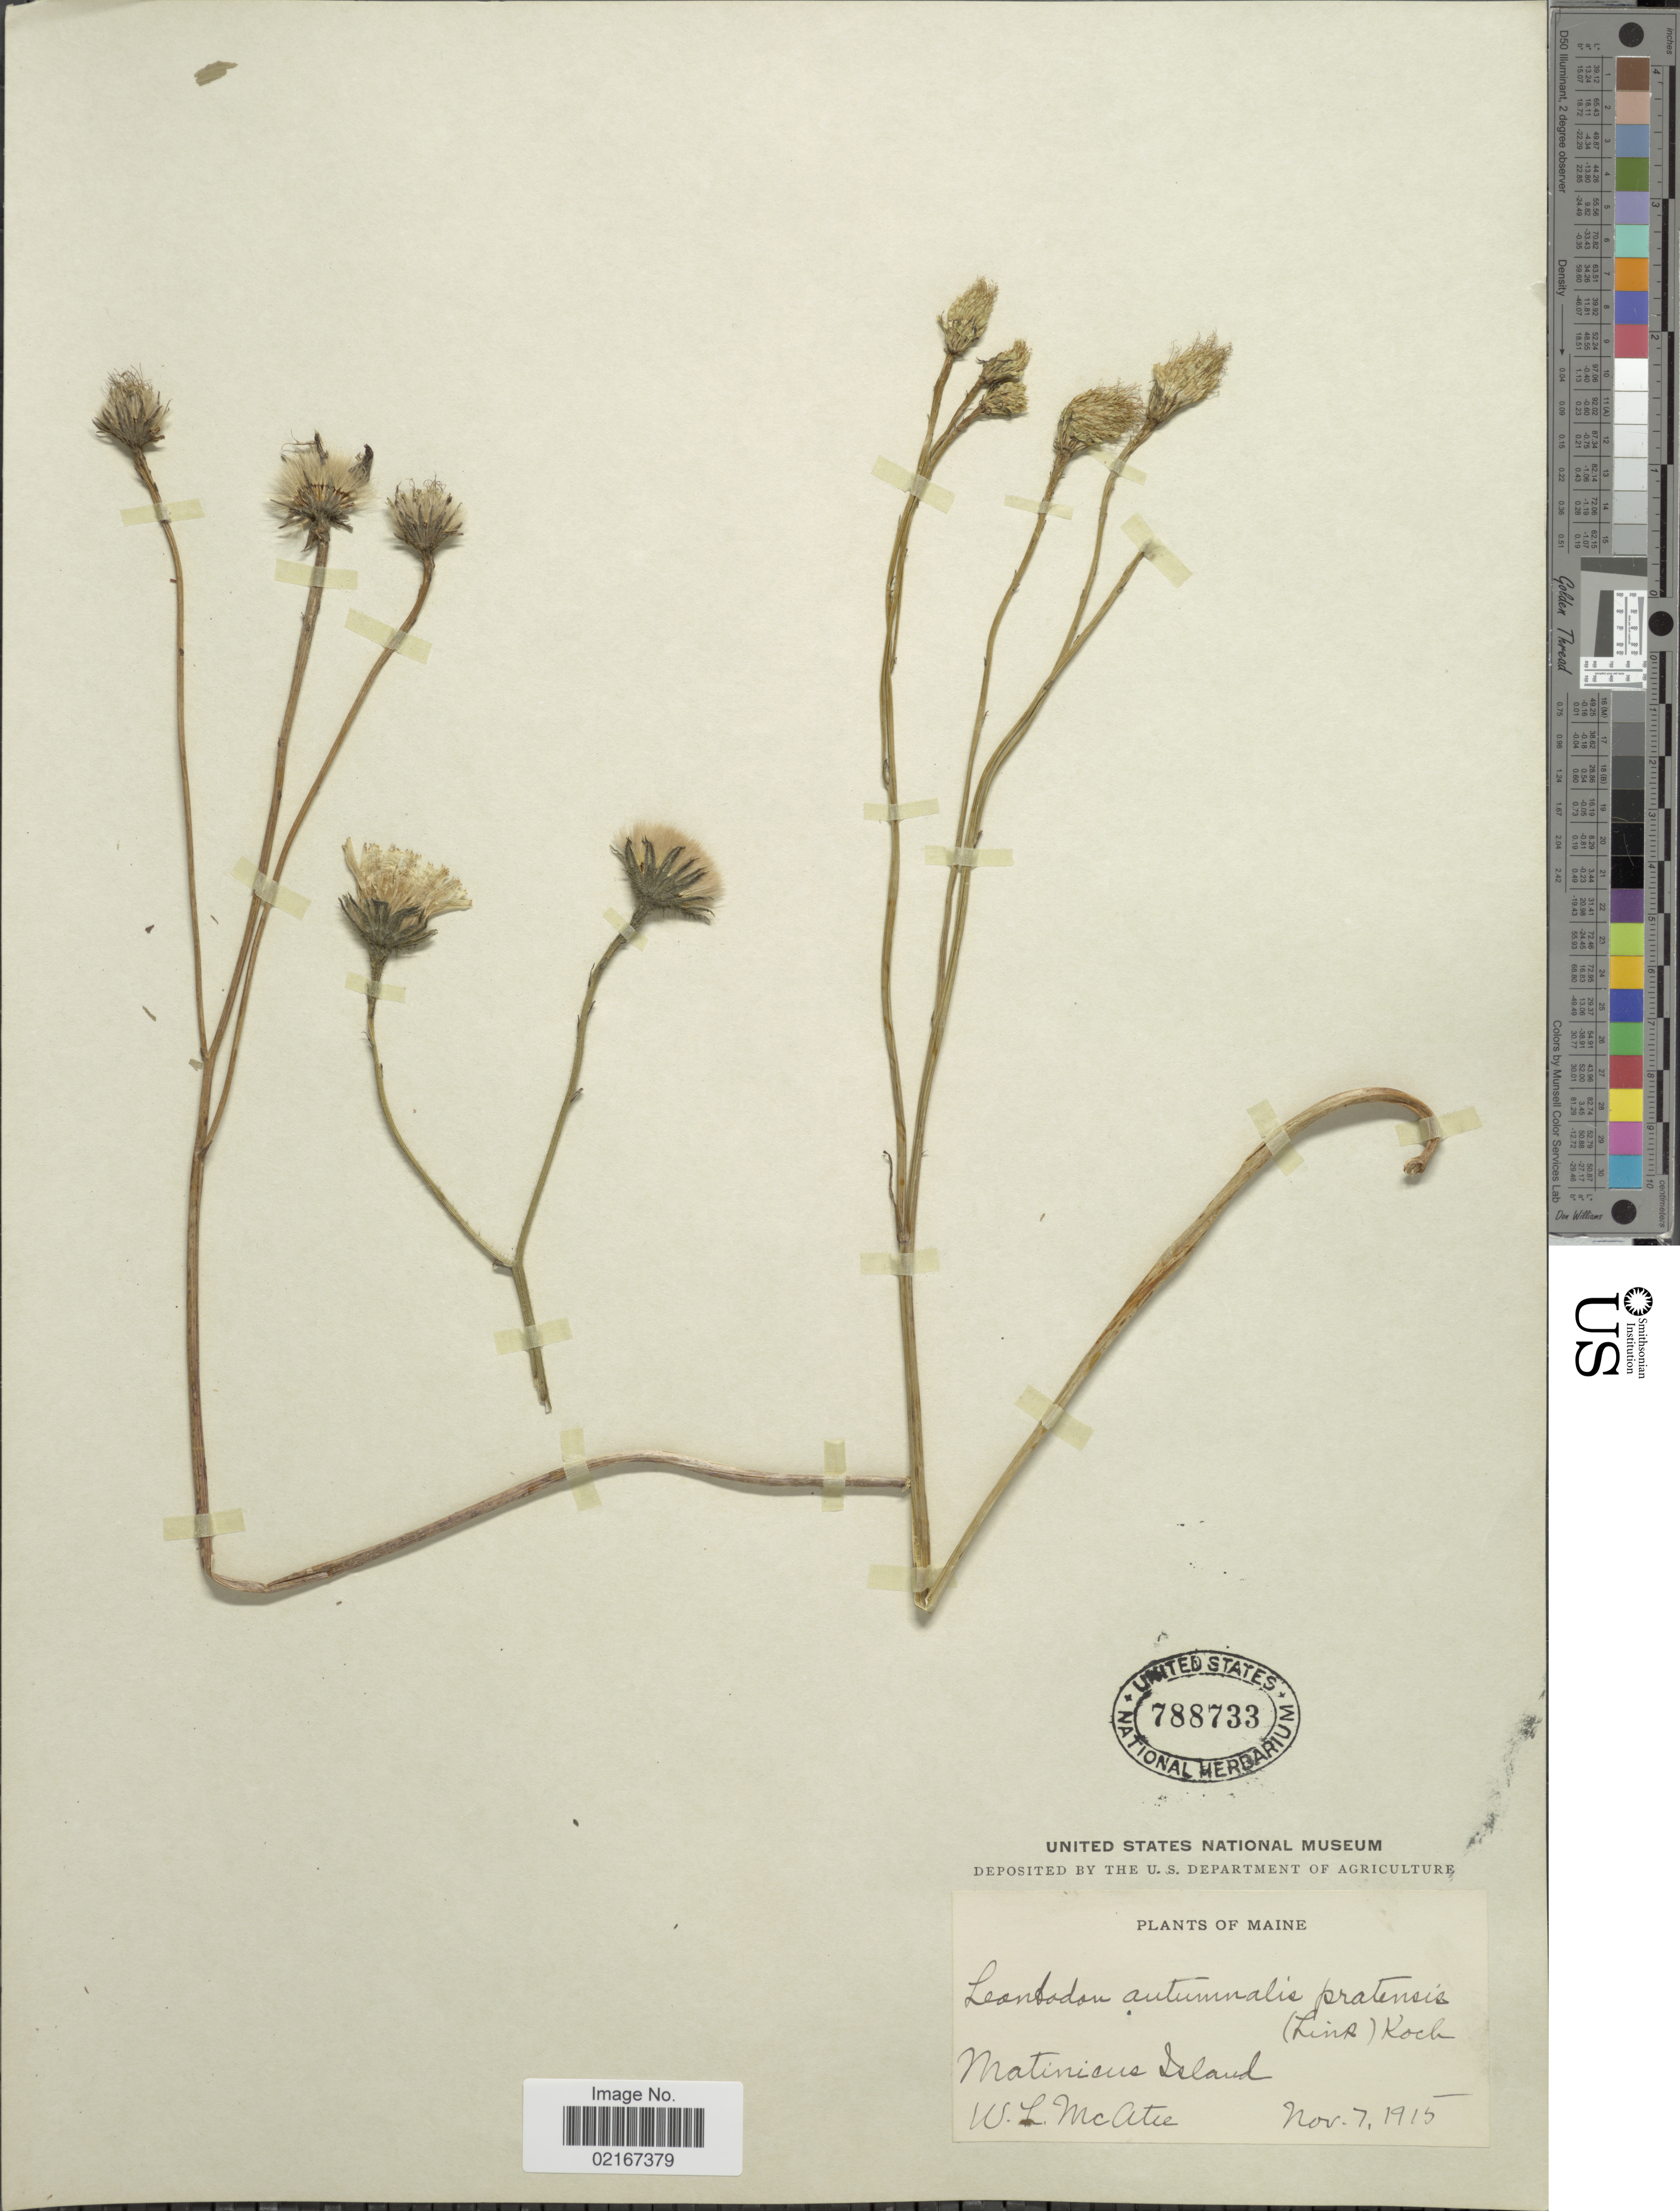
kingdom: Plantae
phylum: Tracheophyta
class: Magnoliopsida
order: Asterales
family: Asteraceae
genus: Scorzoneroides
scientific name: Scorzoneroides autumnalis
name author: (L.) Moench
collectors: W. McAtee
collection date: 1915-11-07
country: United States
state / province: Maine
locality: Matinicus Island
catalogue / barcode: US 788733